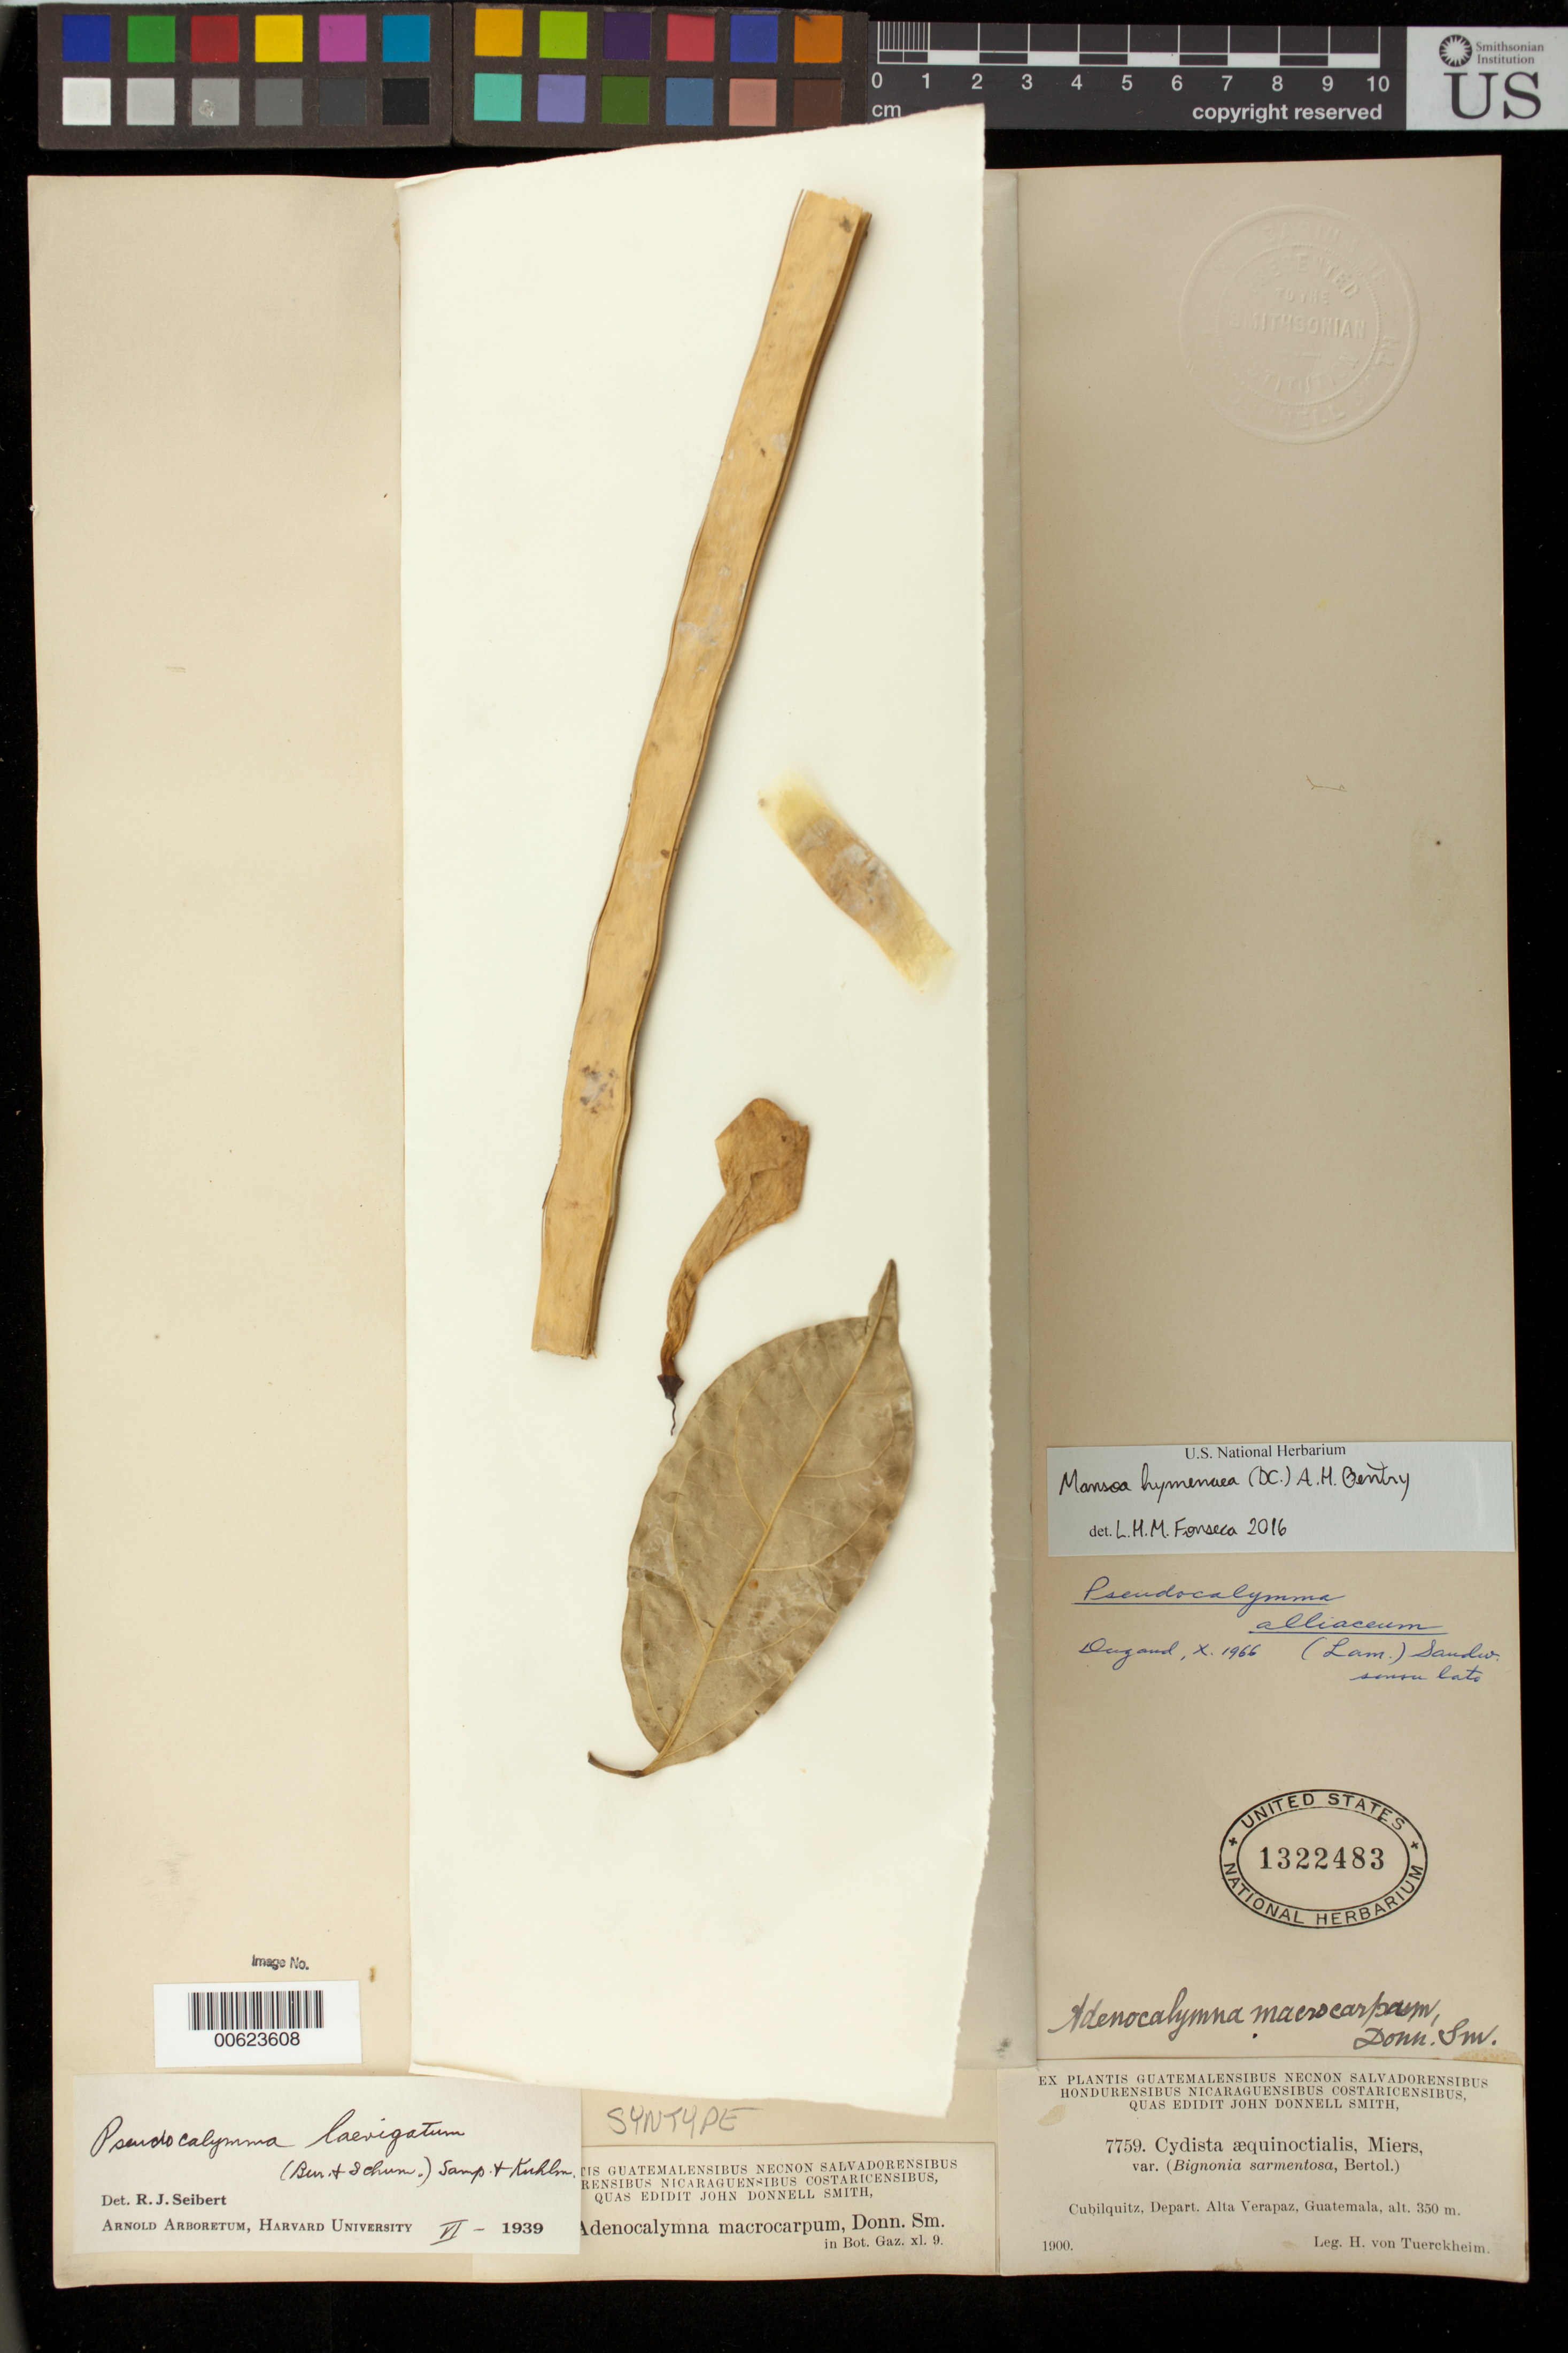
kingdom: Plantae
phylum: Tracheophyta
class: Magnoliopsida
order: Lamiales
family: Bignoniaceae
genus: Adenocalymma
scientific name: Adenocalymma macrocarpum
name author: Donn. Sm.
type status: Syntype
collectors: H. von Türckheim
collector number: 7759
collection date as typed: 1900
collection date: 1900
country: Guatemala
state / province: Alta Verapaz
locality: Cubilquitz, Depart. Alta Verapaz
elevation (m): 350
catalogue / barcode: US 1322483